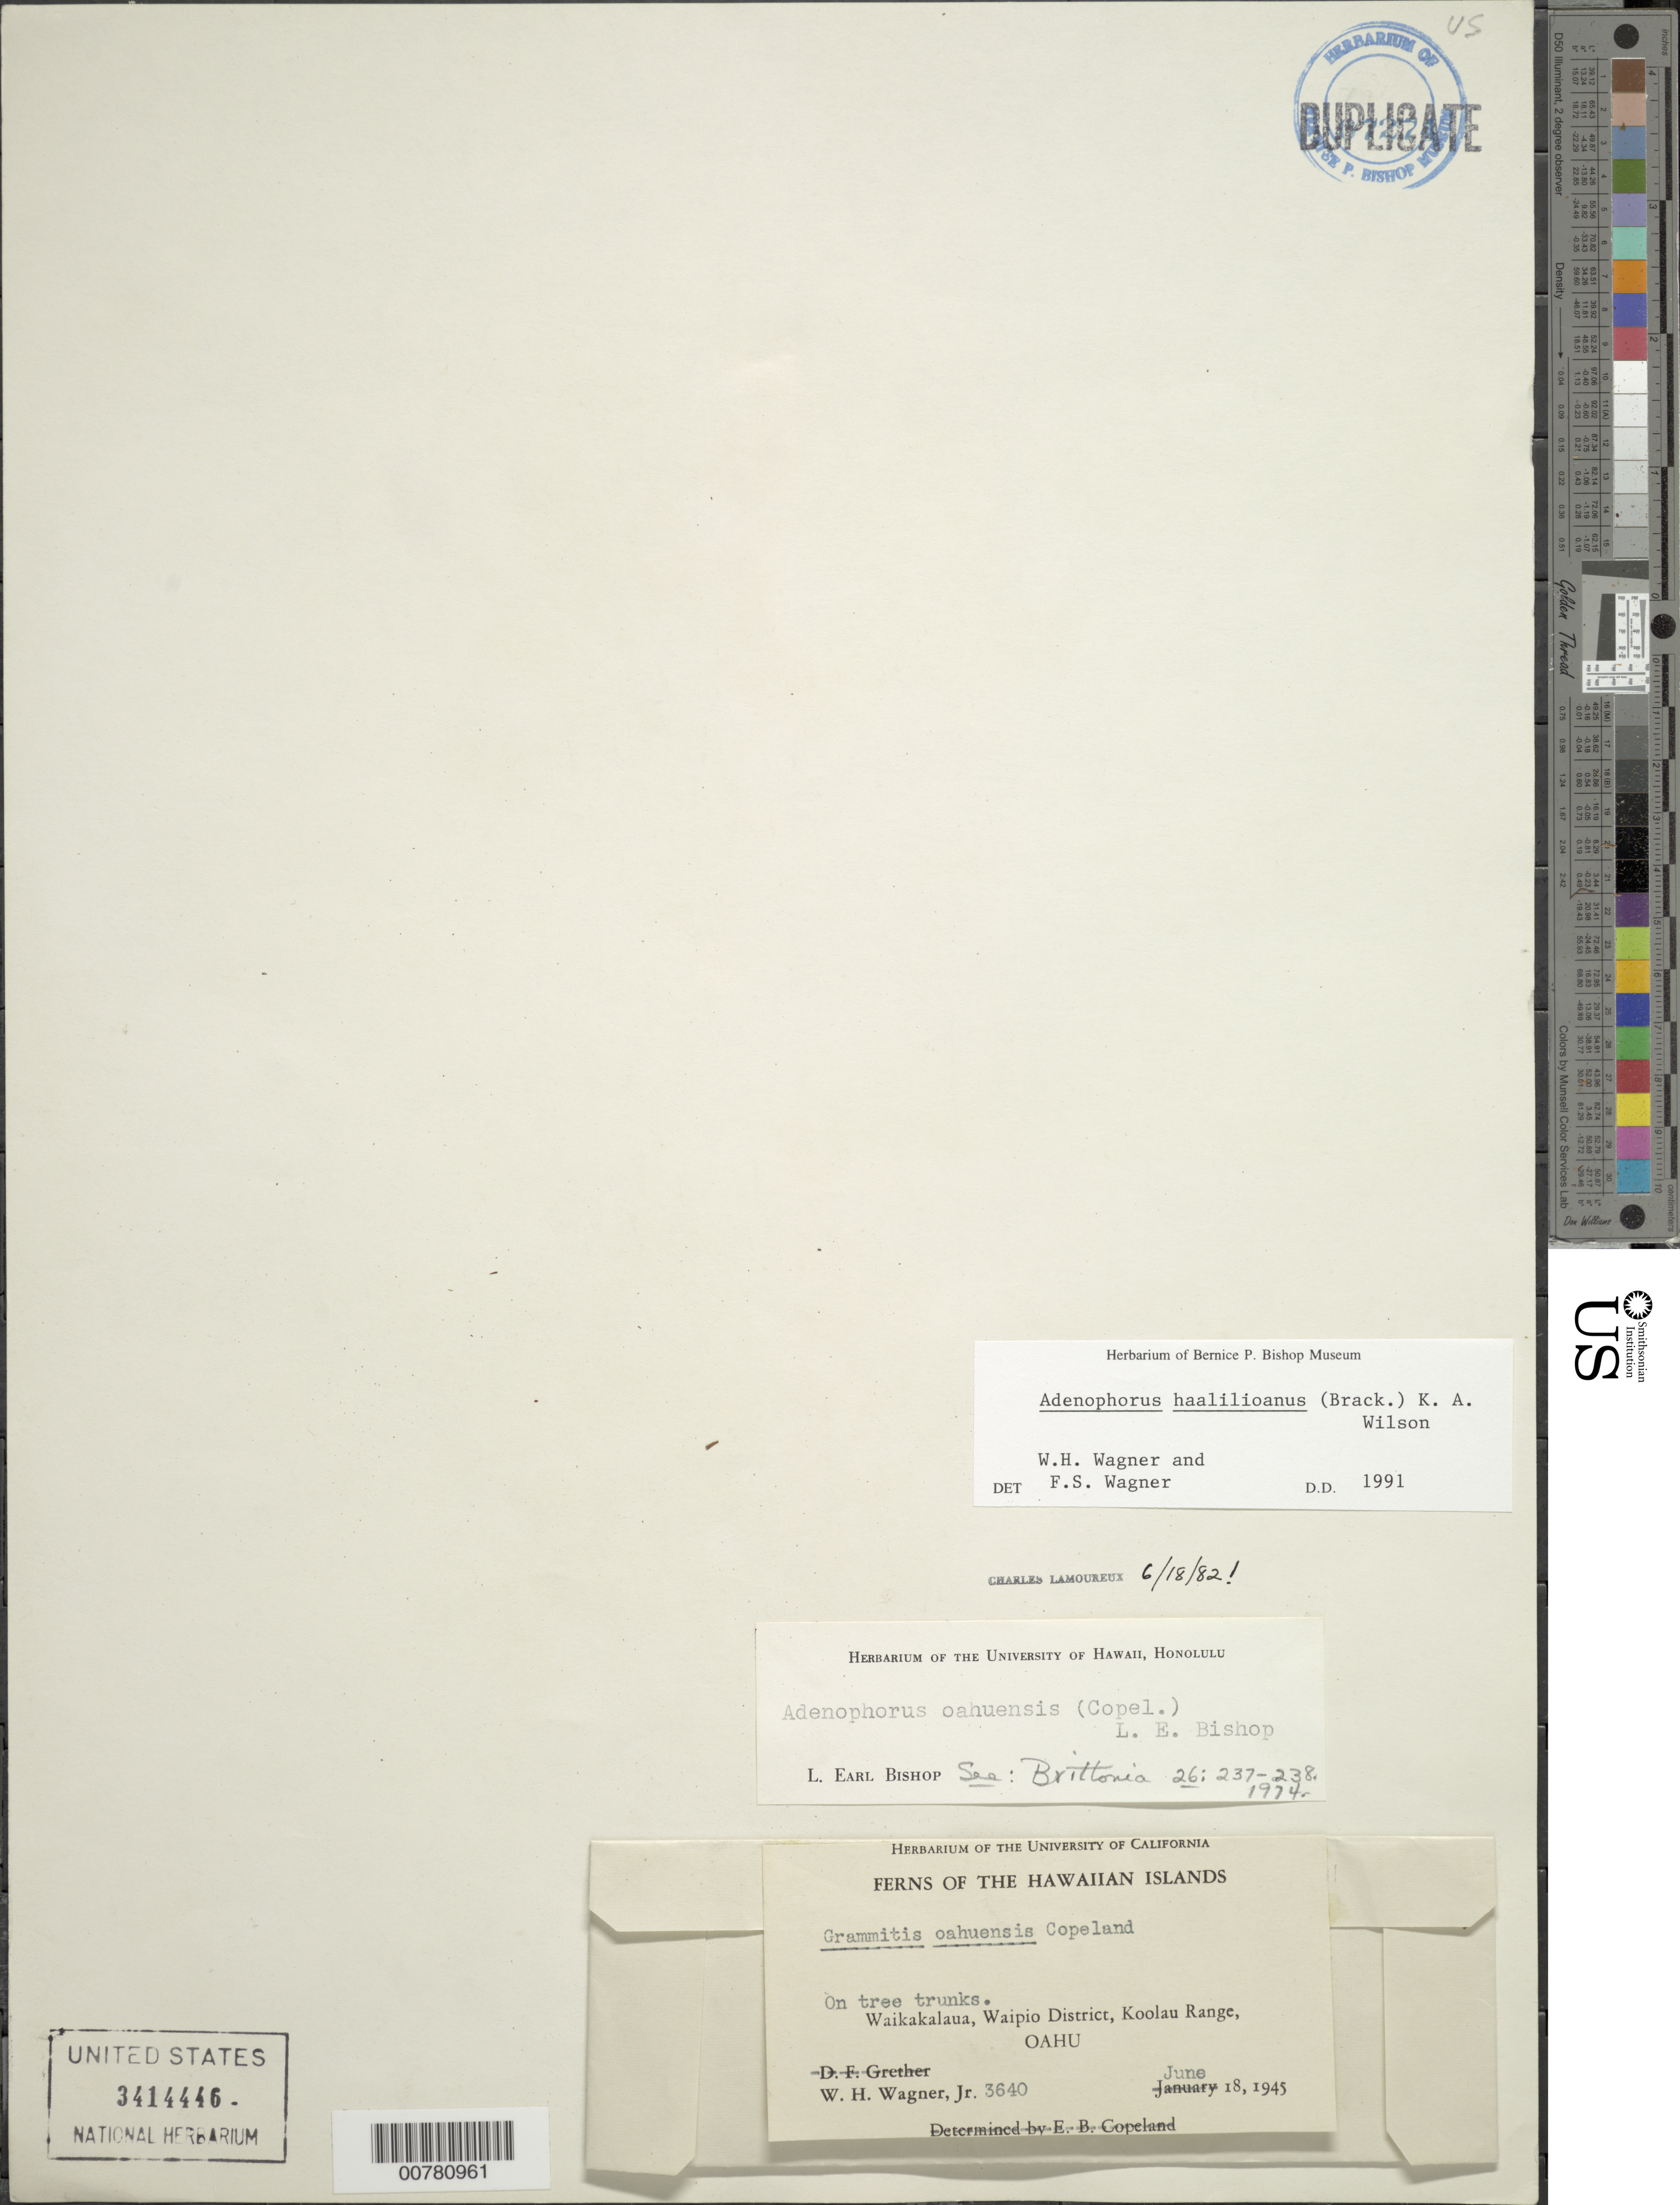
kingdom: Plantae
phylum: Tracheophyta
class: Polypodiopsida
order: Polypodiales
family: Polypodiaceae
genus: Adenophorus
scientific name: Adenophorus haalilioanus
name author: (Brack.) K.A. Wilson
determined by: Wagner, W. H.; Wagner, F. S.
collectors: W. H. Wagner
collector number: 3640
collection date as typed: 18 Jun 1945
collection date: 1945-06-18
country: United States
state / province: Hawaii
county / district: Honolulu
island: Oahu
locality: Koolau Range, Waipio, Waikakalaua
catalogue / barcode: US 3414446